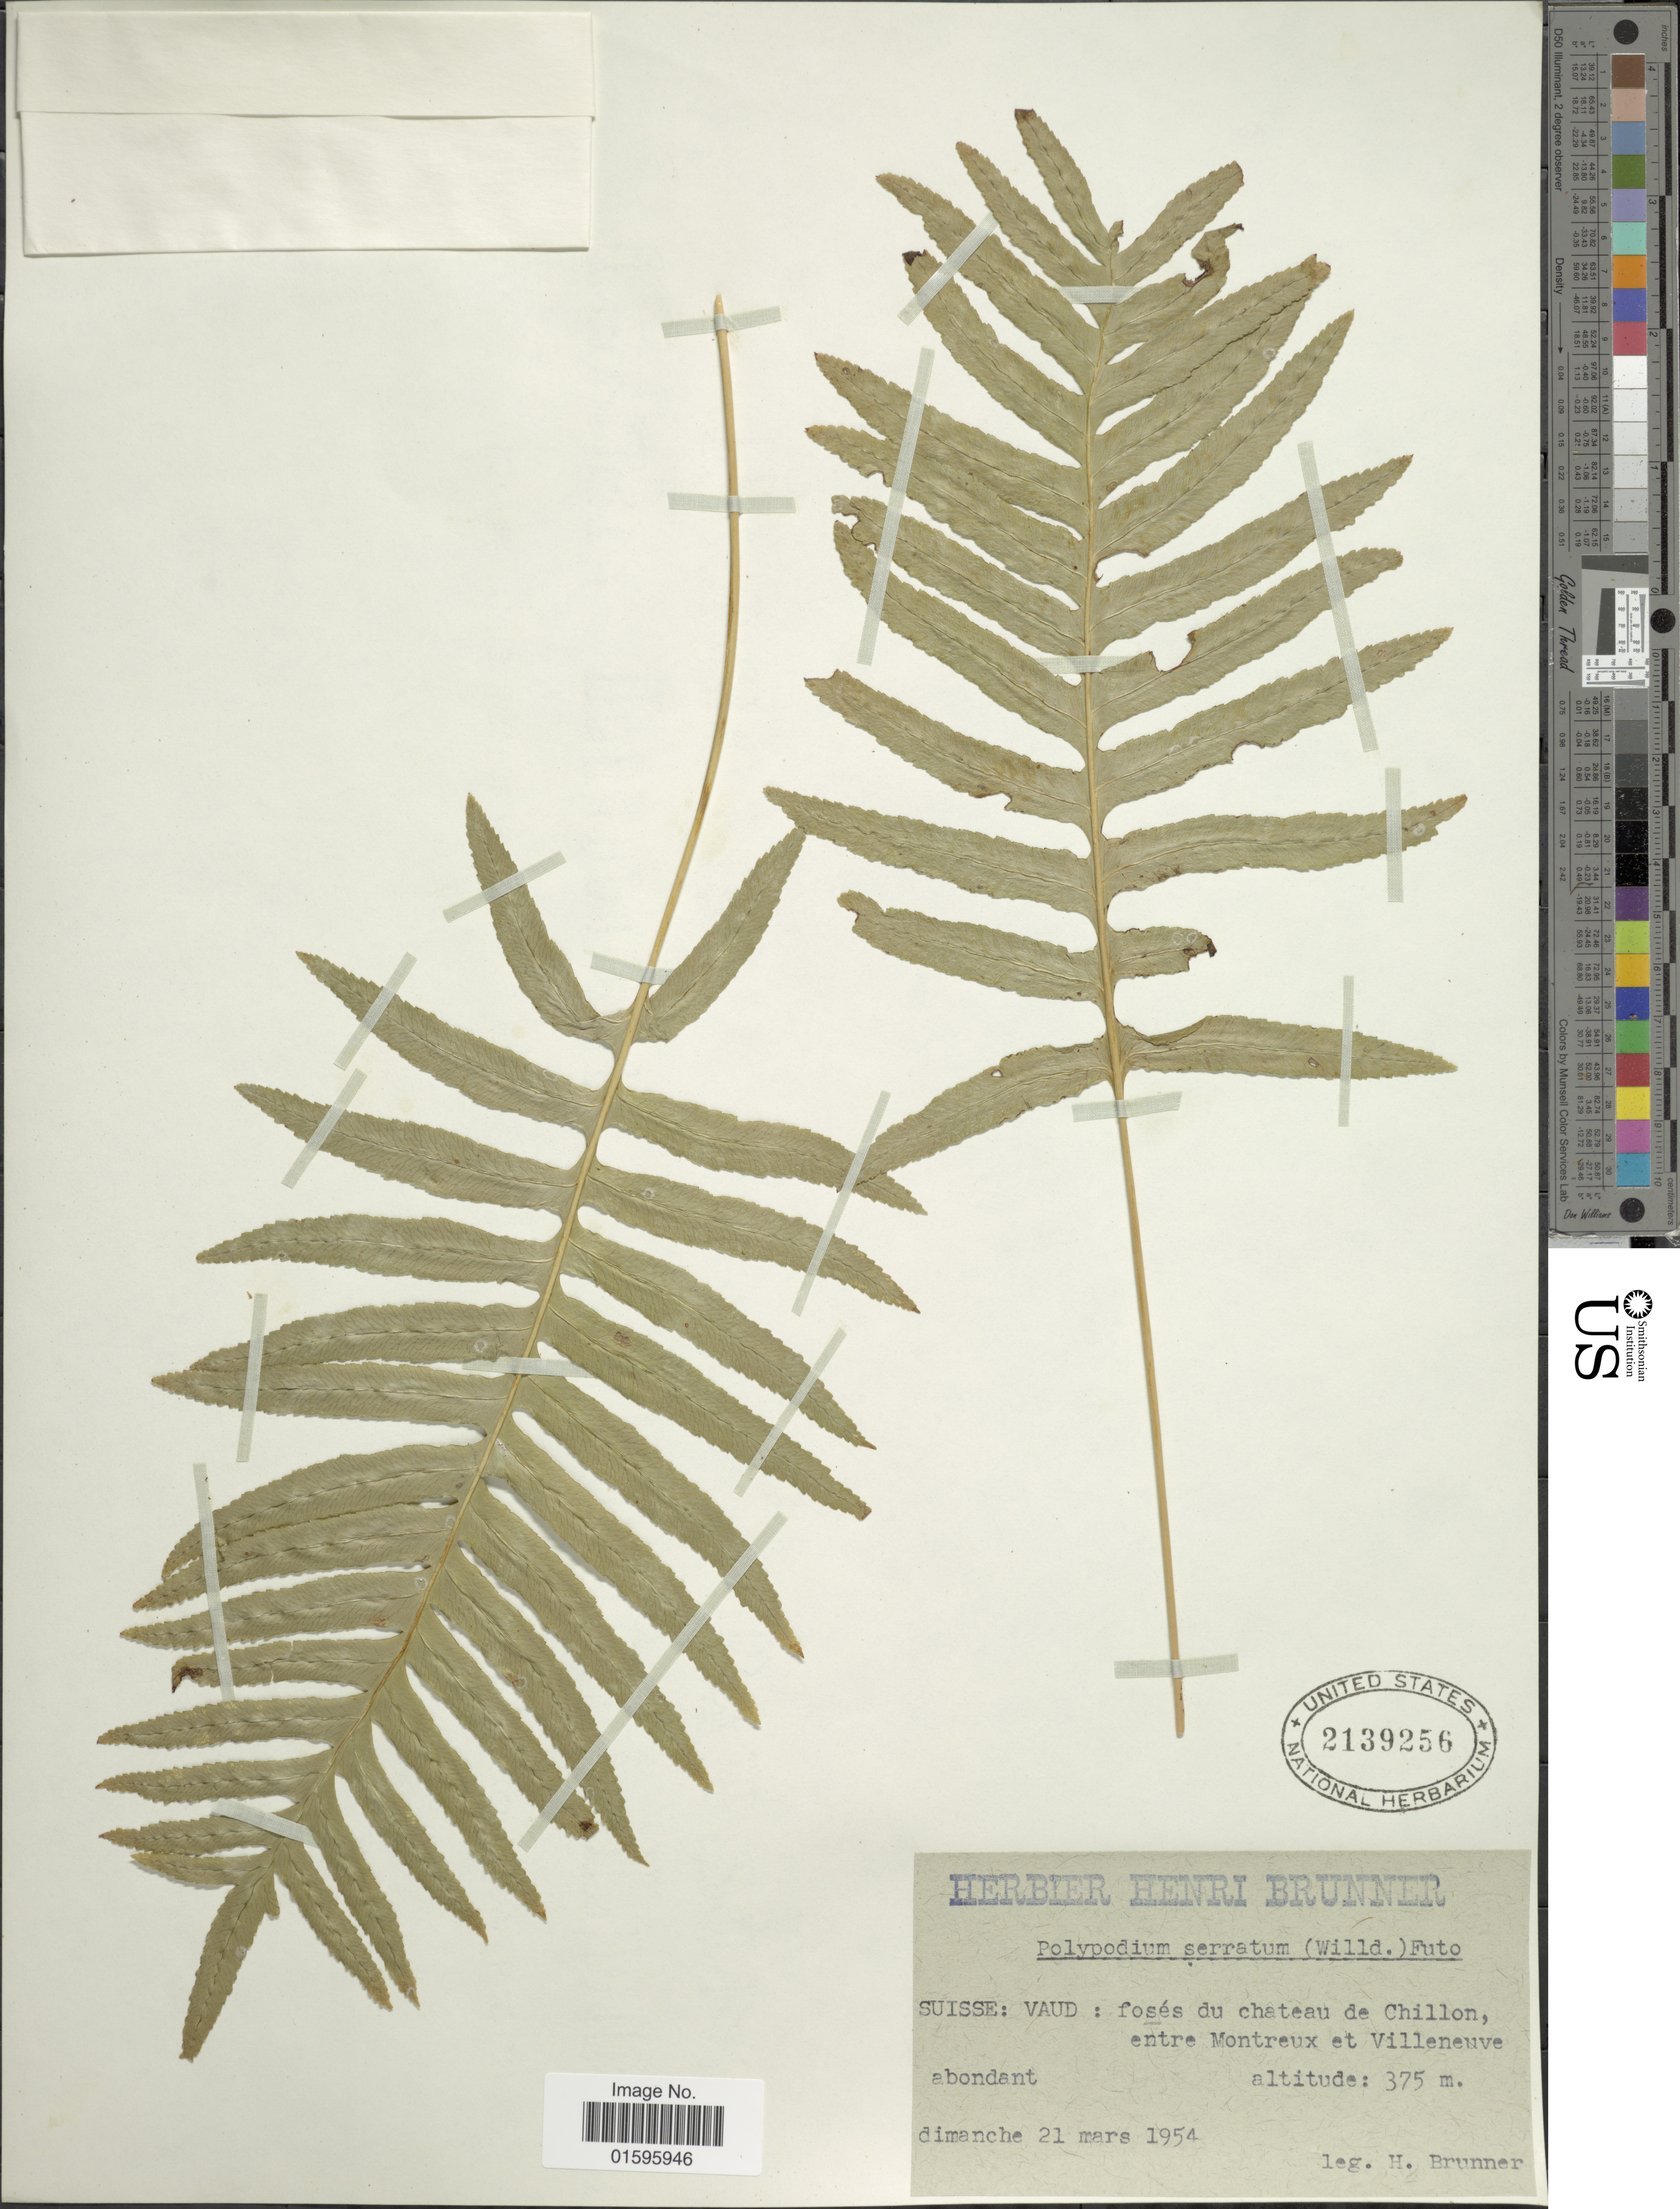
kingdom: Plantae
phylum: Tracheophyta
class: Polypodiopsida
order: Polypodiales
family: Polypodiaceae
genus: Polypodium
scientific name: Polypodium australe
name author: Fée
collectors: H. Brunner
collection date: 1954-03-21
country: Switzerland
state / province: Vaud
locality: Suisse, Vaud: foses du chateau de Chillon, entre Montreux et Villeneuve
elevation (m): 375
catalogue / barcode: US 2139256